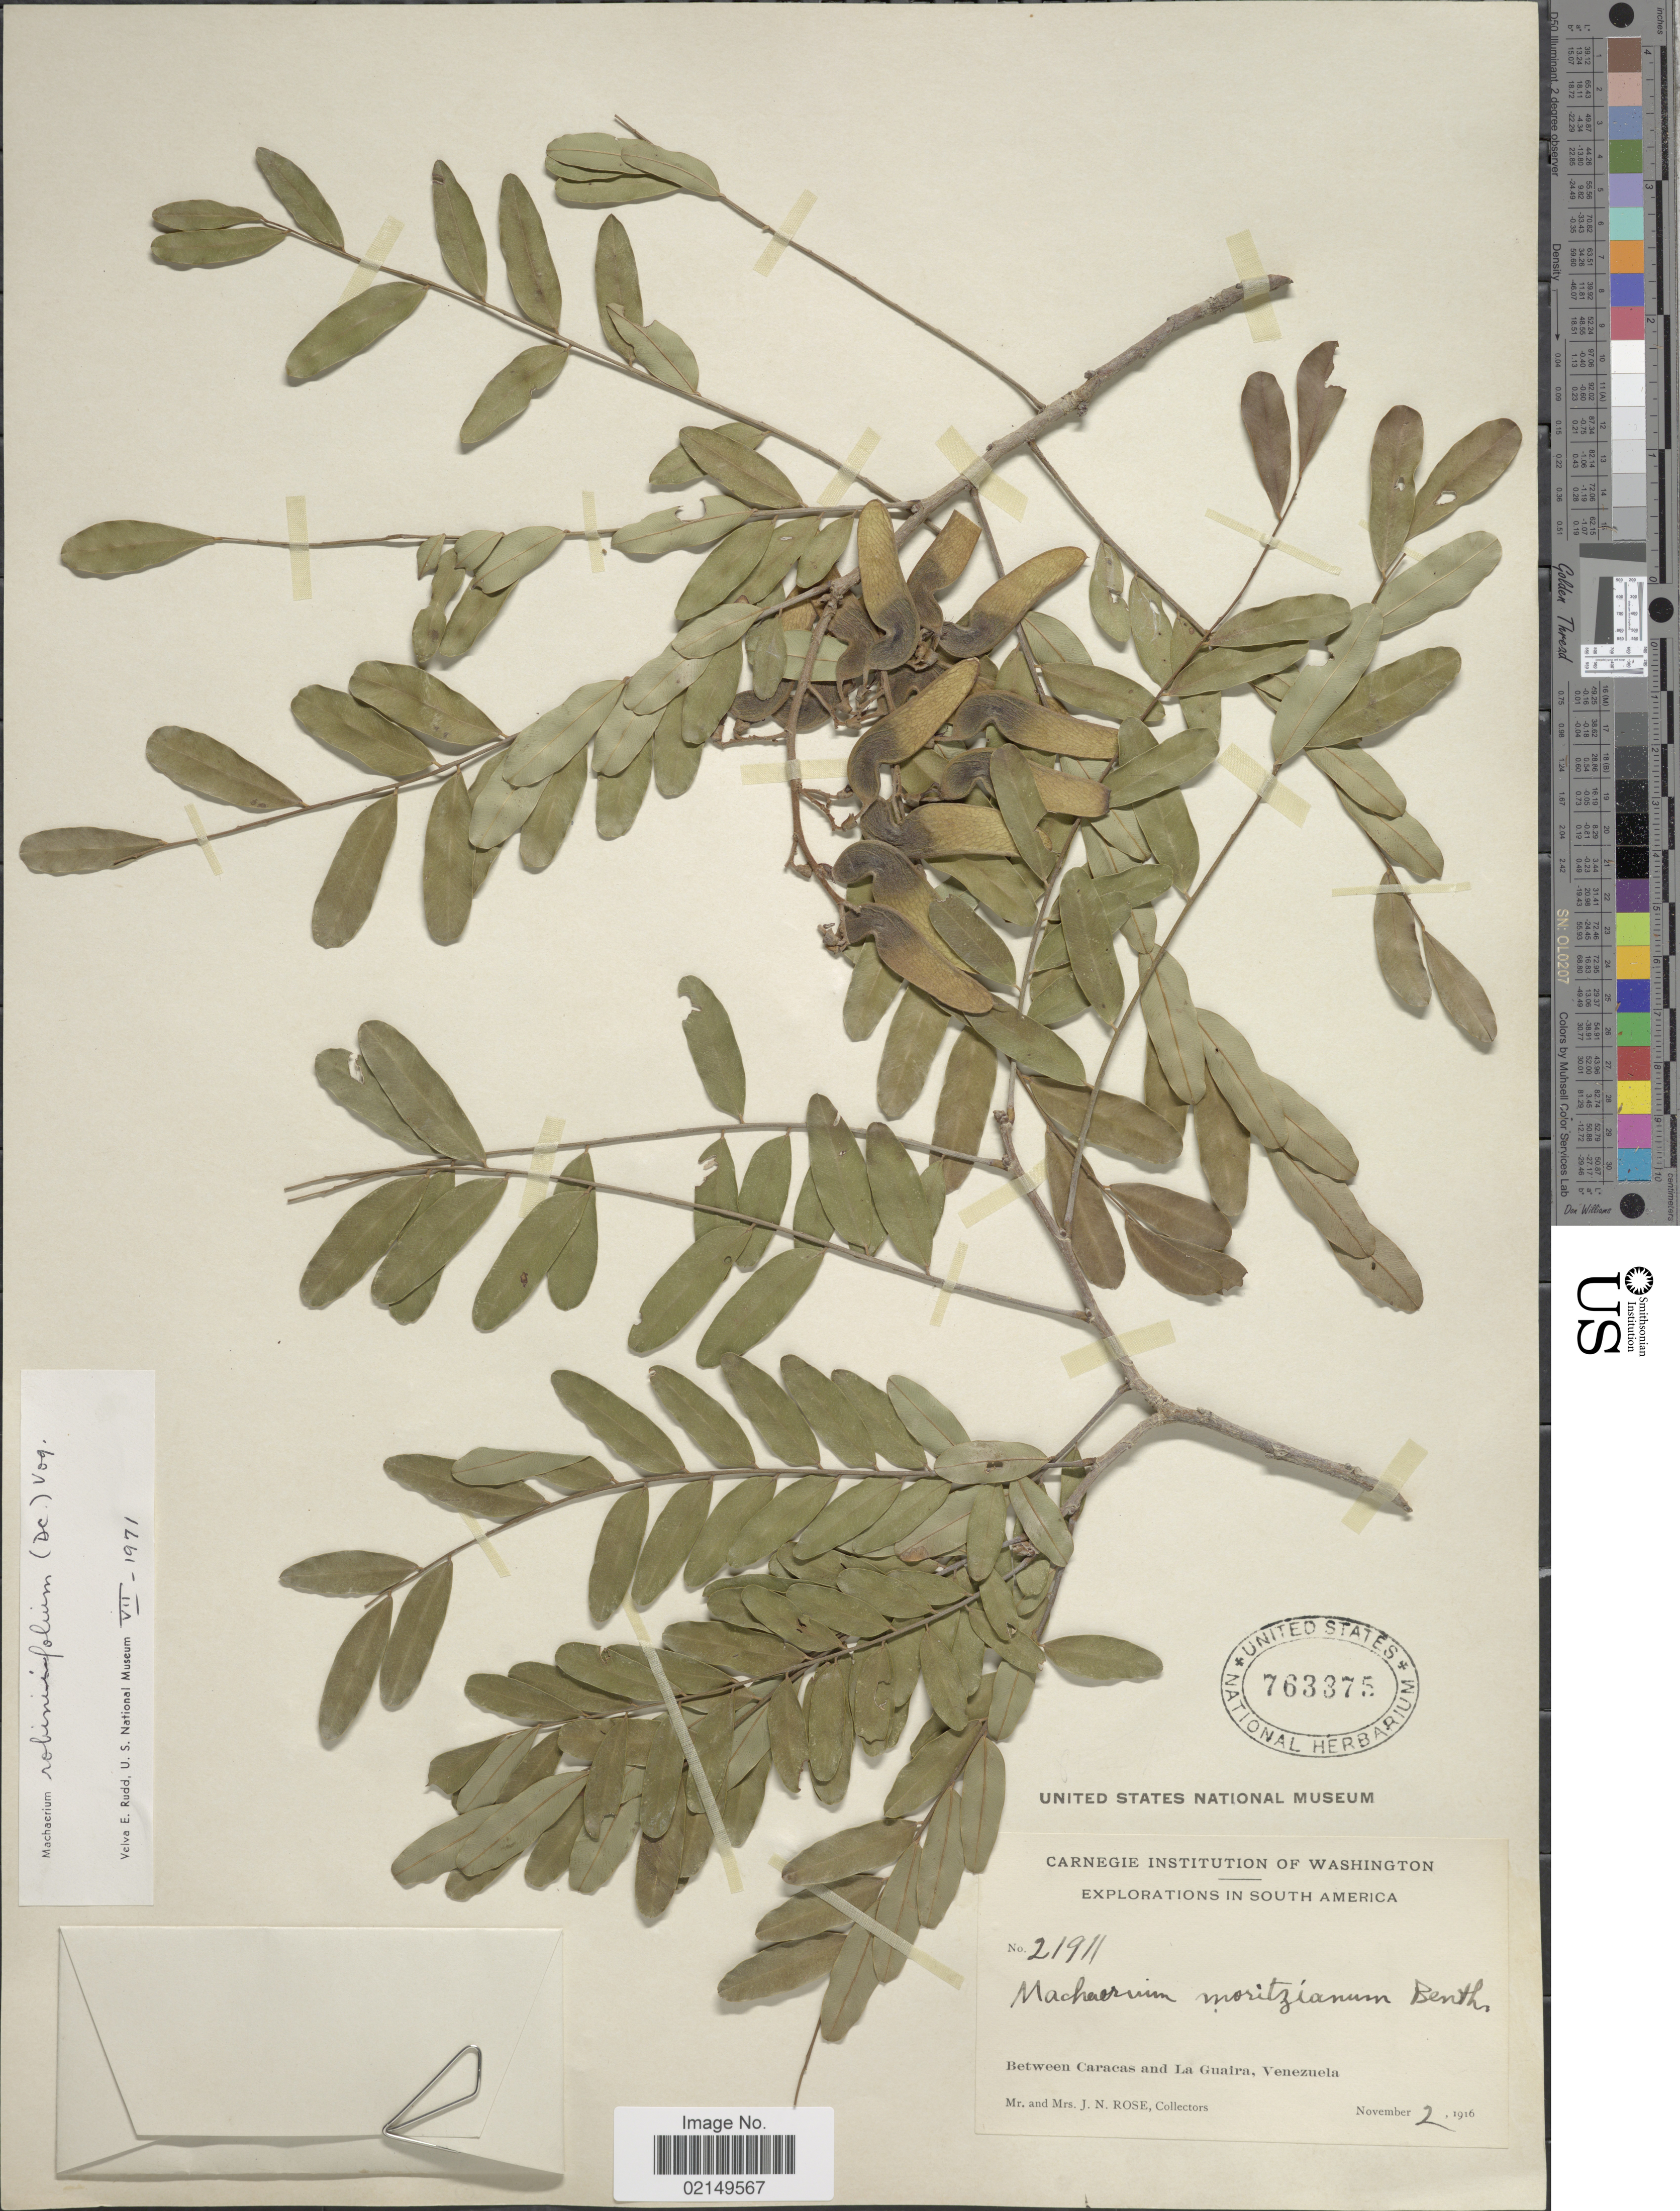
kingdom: Plantae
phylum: Tracheophyta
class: Magnoliopsida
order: Fabales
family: Fabaceae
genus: Machaerium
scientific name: Machaerium robinifolium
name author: (DC.) Vogel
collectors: J. N. Rose & L. B. Rose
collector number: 21911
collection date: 1916-11-02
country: Venezuela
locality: Between Caracas and La Guaira, Venezuela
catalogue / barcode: US 763375